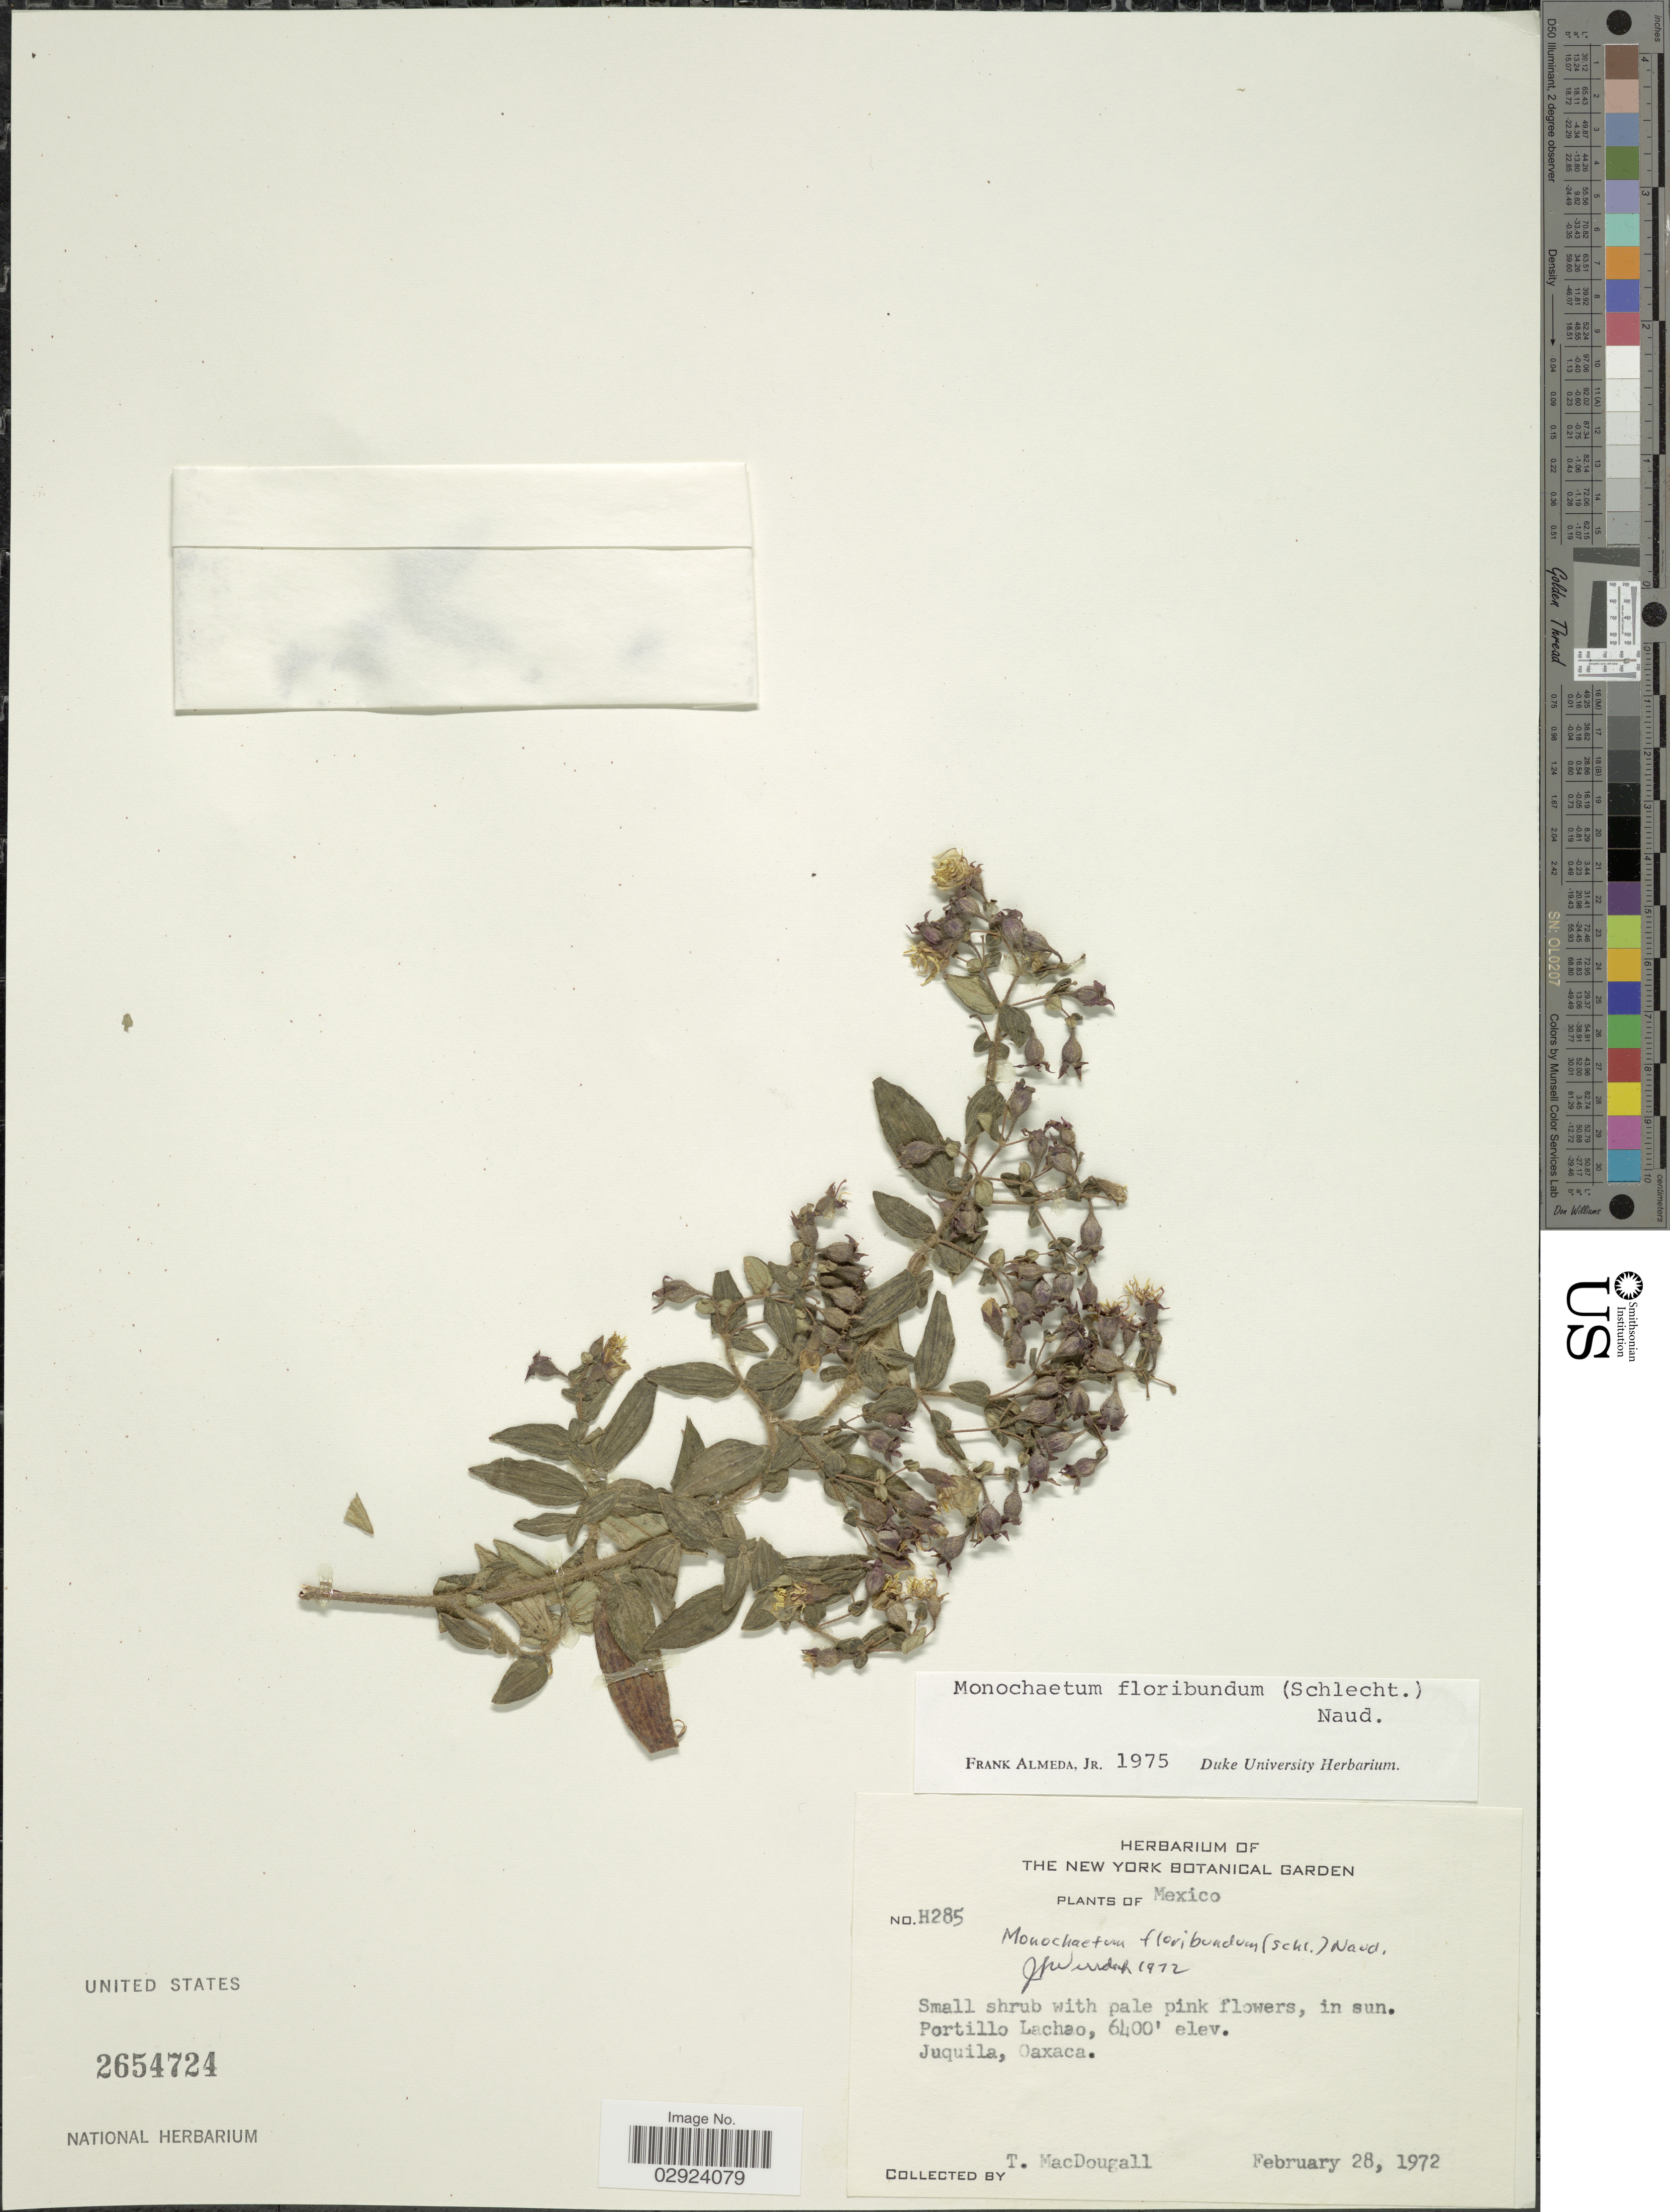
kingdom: Plantae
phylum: Tracheophyta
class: Magnoliopsida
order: Myrtales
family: Melastomataceae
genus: Monochaetum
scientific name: Monochaetum floribundum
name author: (Schltdl.) Naudin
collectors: T. B. MacDougall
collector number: H285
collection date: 1972-02-28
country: Mexico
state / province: Oaxaca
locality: Portillo Lachao, Juquila, Oaxaca.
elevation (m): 1951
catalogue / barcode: US 2654724